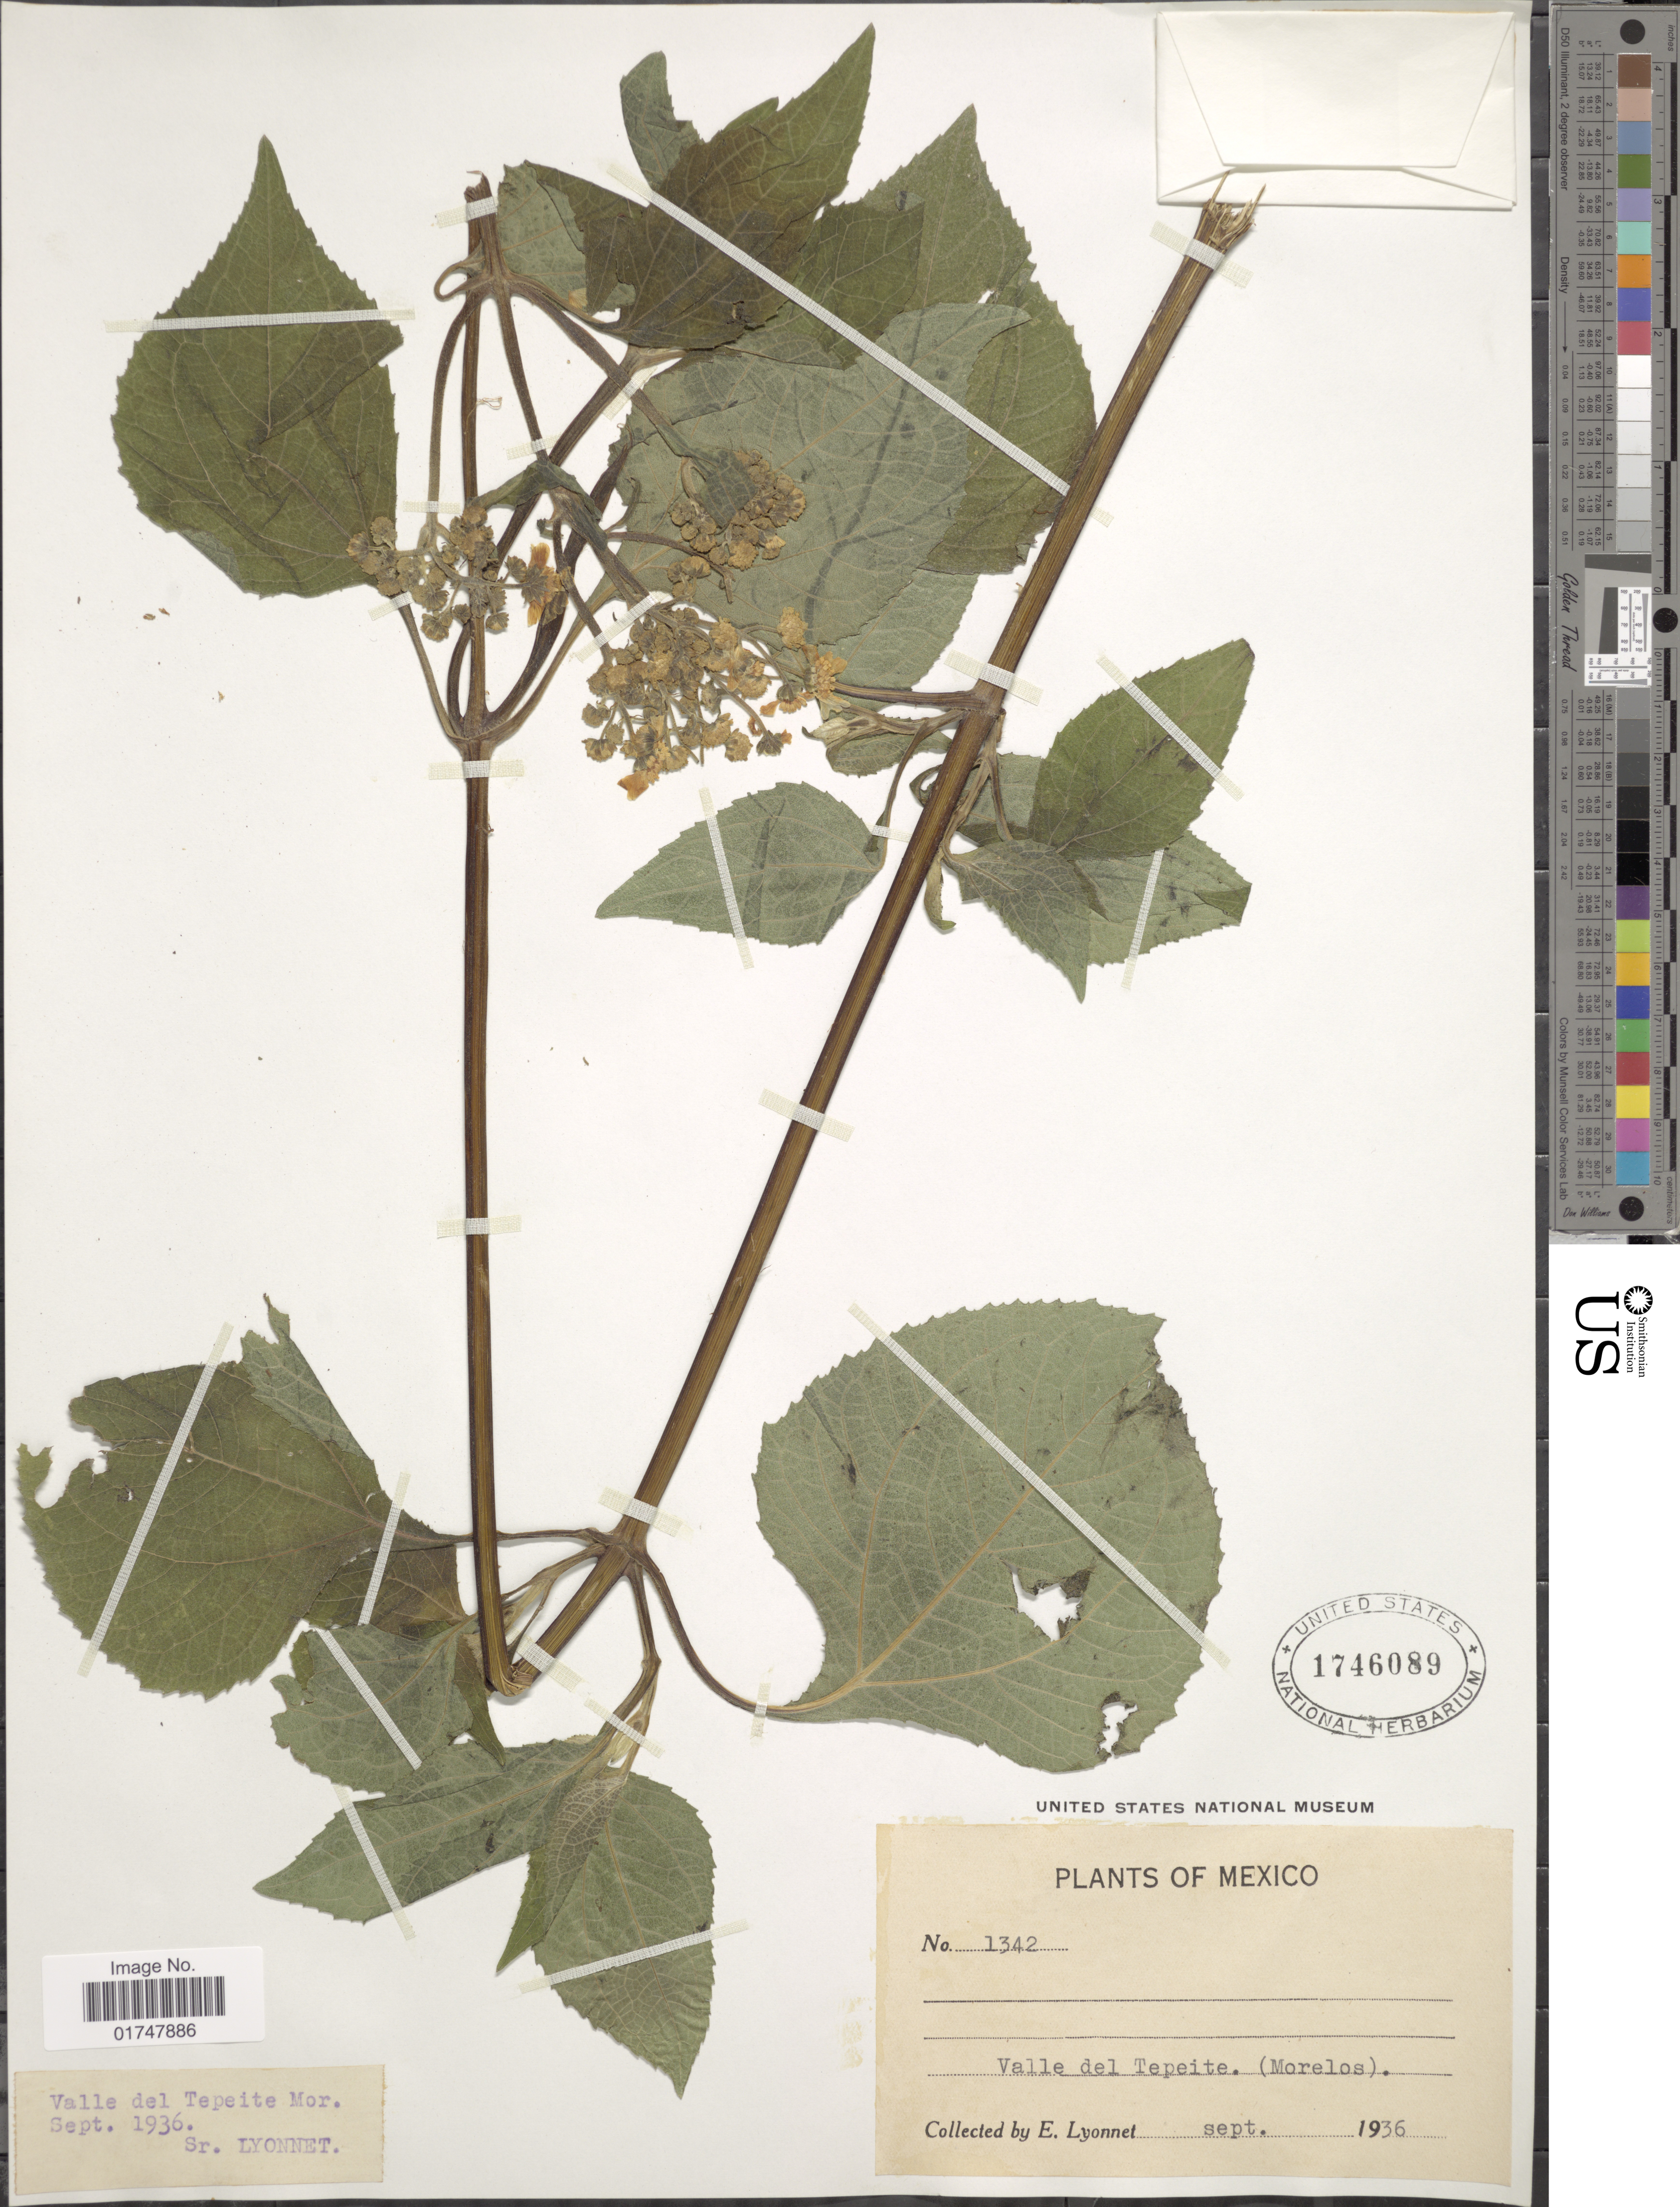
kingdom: Plantae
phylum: Tracheophyta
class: Magnoliopsida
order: Asterales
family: Asteraceae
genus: Trigonospermum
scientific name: Trigonospermum melampodioides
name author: DC.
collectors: E. Lyonnet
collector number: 1342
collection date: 1936-09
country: Mexico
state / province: Morelos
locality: Valle del Tepeite ( Morelos)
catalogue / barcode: US 1746089